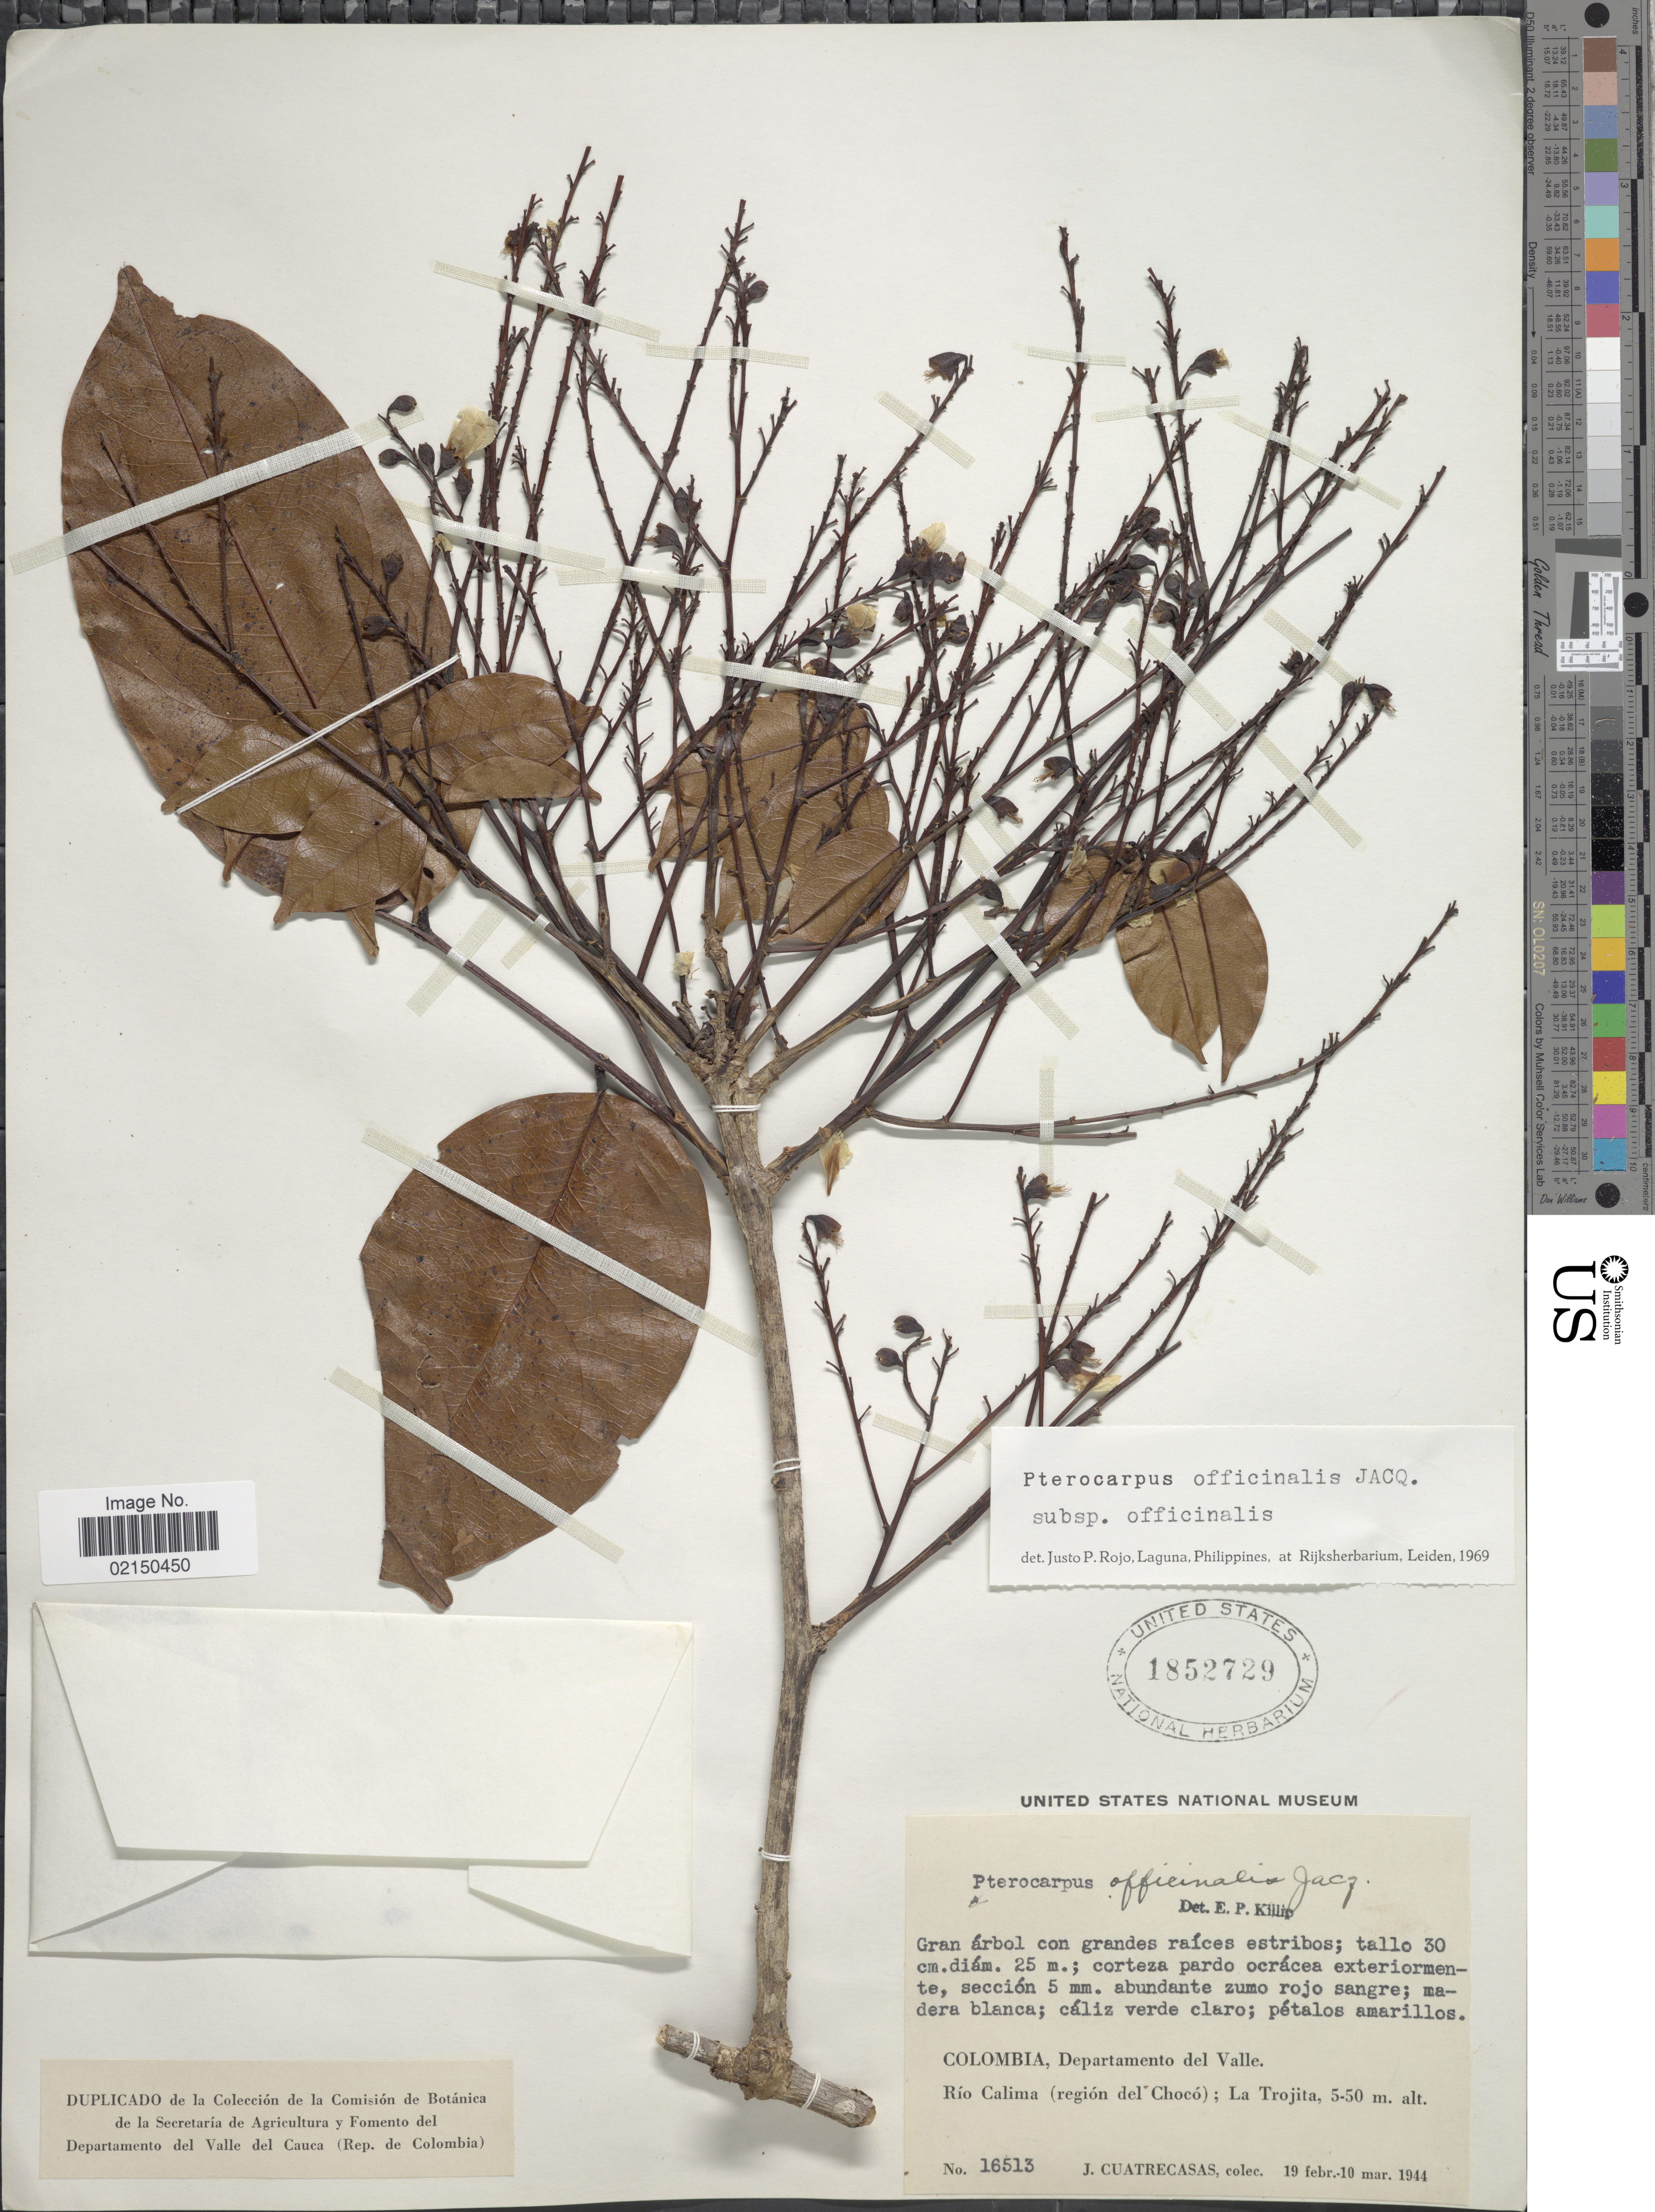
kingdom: Plantae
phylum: Tracheophyta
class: Magnoliopsida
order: Fabales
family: Fabaceae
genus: Pterocarpus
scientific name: Pterocarpus officinalis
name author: Jacq.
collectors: J. Cuatrecasas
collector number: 16513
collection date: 1944-02-19/1944-03-10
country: Colombia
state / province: Valle del Cauca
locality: Departamento del Valle, Rio Calima (region del Choco); La Trojita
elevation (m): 5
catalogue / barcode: US 1852729